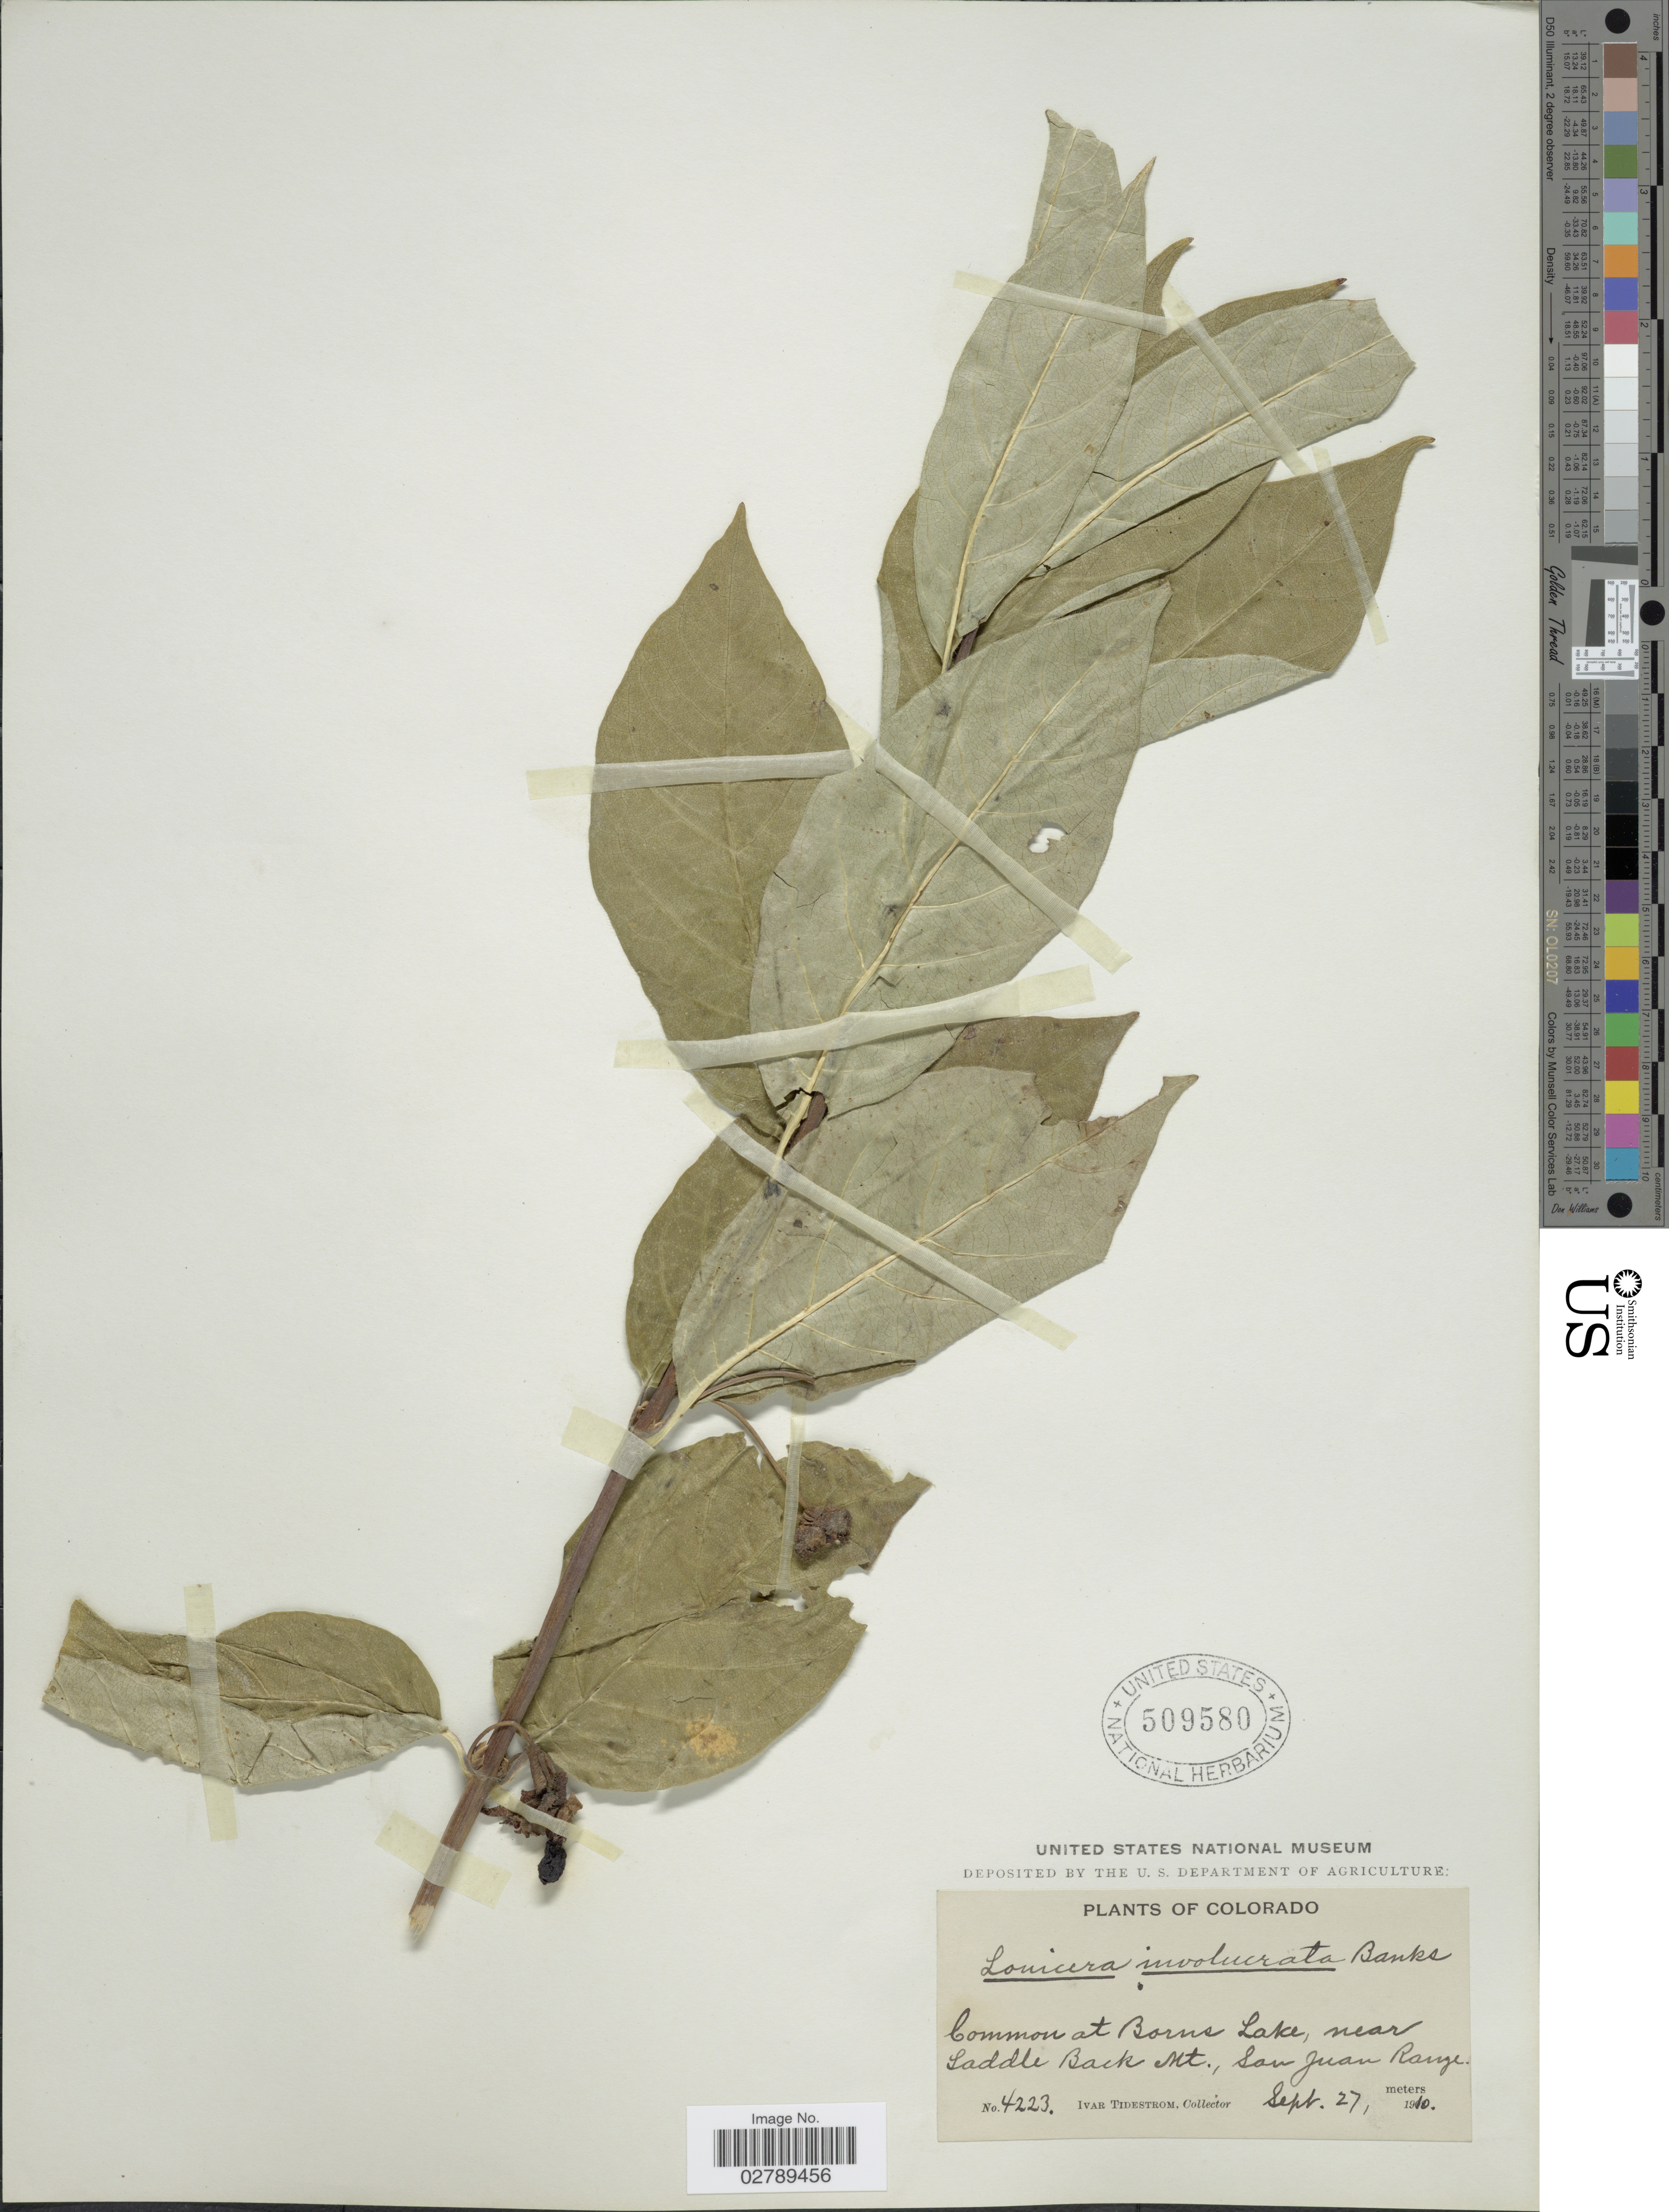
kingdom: Plantae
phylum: Tracheophyta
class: Magnoliopsida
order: Dipsacales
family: Caprifoliaceae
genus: Lonicera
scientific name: Lonicera involucrata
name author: (Richardson) Banks ex Spreng.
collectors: I. F. Tidestrom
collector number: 4223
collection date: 1910-09-27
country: United States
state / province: Colorado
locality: Common at Borns Lake, near Saddle Back Mt., San Juan Range.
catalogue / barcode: US 509580